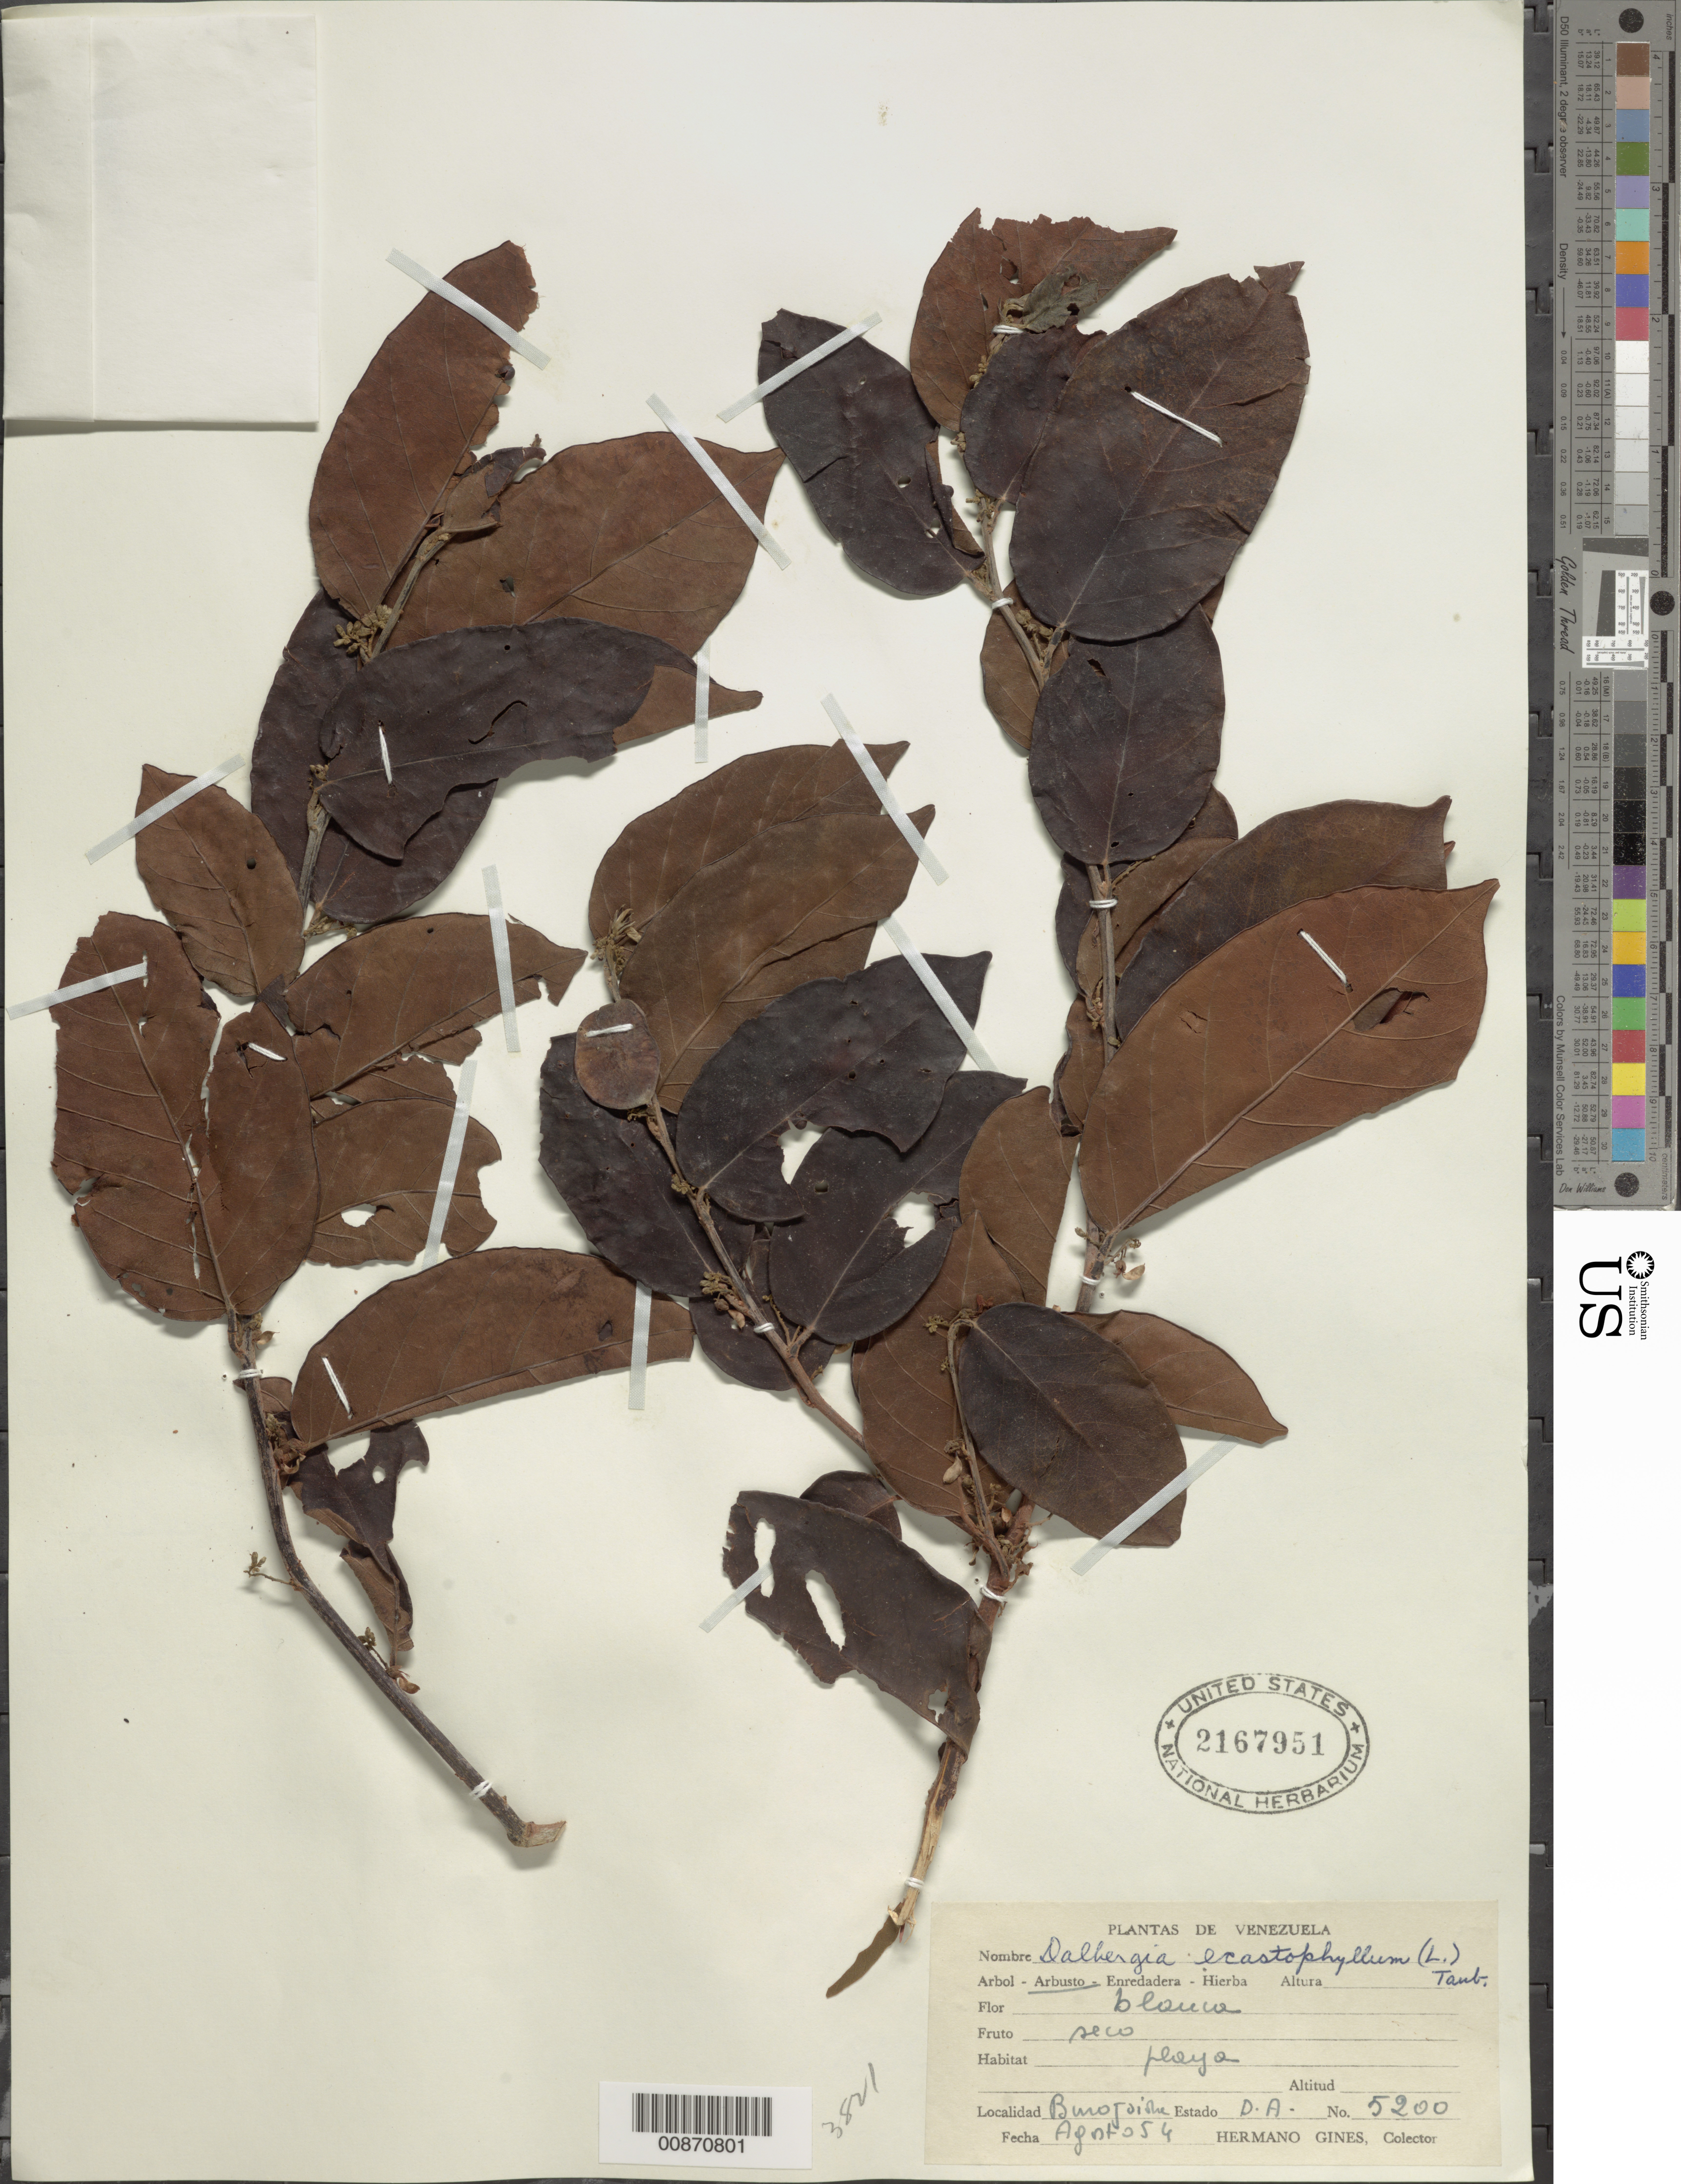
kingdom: Plantae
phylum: Tracheophyta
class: Magnoliopsida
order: Fabales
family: Fabaceae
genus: Dalbergia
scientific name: Dalbergia ecastaphyllum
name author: (L.) Taub.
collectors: H. Gines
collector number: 5200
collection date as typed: Aug-54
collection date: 1954-08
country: Venezuela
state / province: Delta Amacuro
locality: Isla Burojoida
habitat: Playa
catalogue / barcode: US 2167951